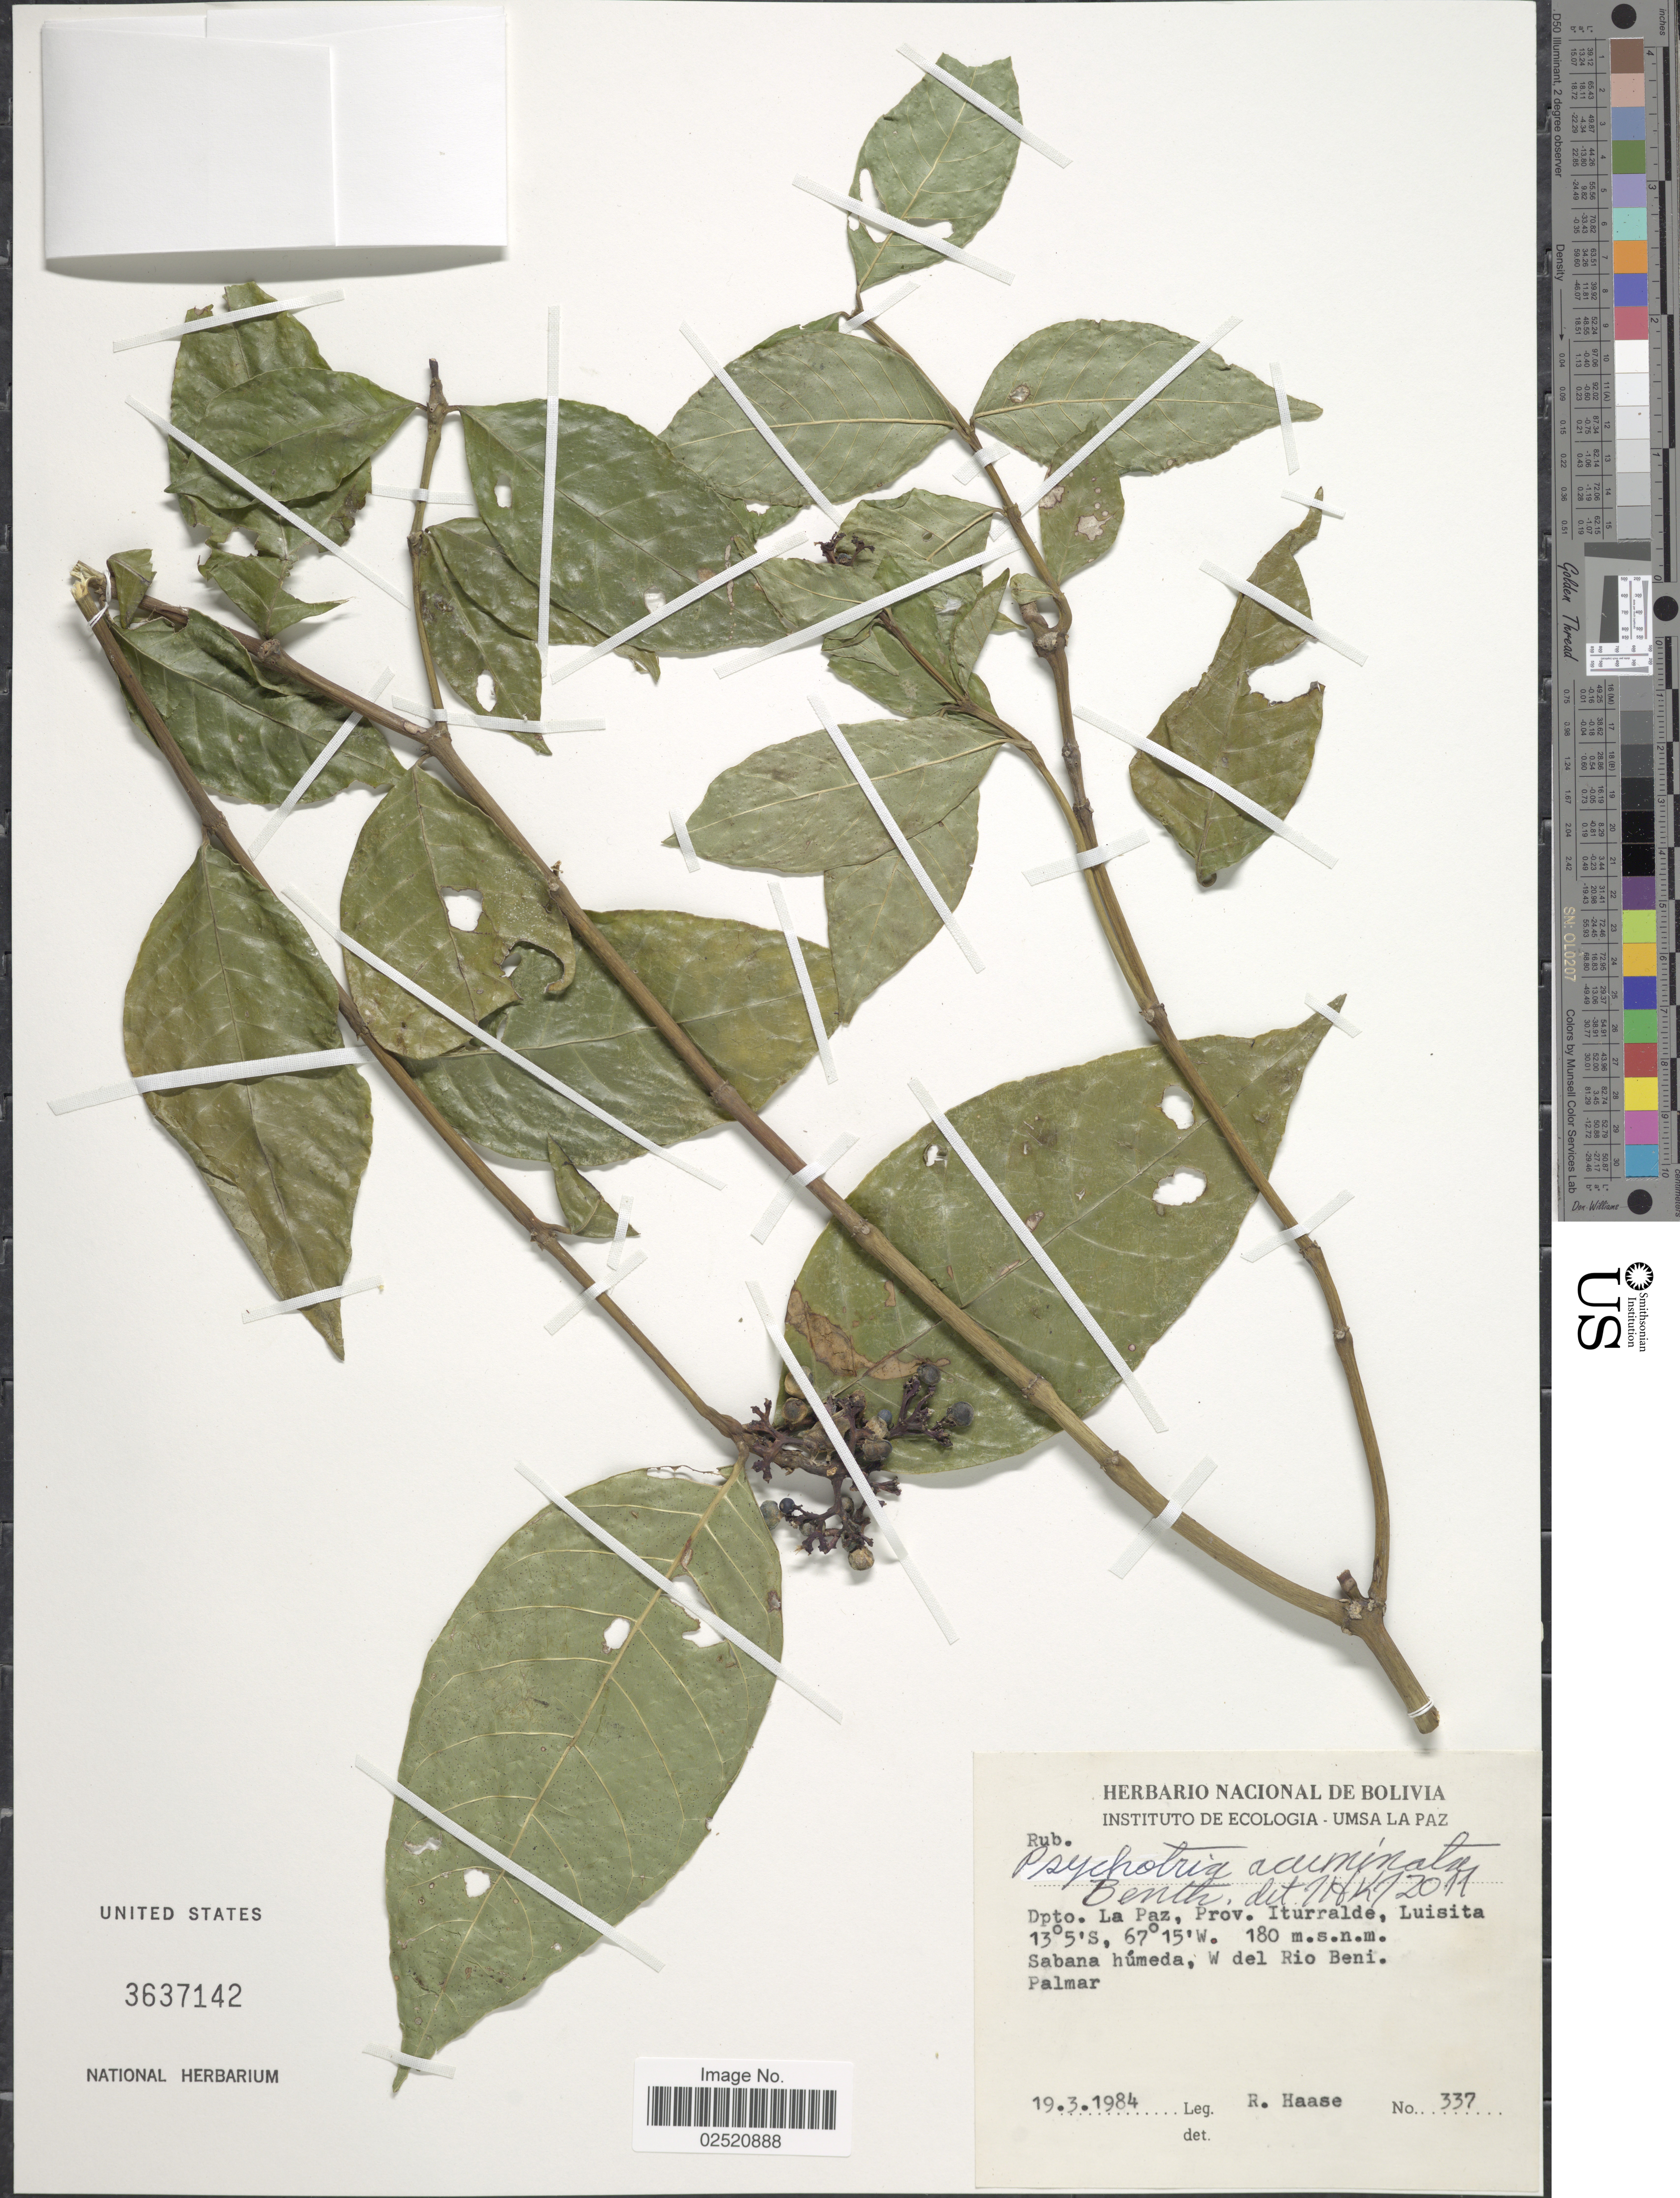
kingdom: Plantae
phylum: Tracheophyta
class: Magnoliopsida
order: Gentianales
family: Rubiaceae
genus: Psychotria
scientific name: Psychotria acuminata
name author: Benth.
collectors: R. Haase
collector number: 337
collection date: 1984-03-19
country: Bolivia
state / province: La Paz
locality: Prov. Iturralde, Luisita, Sabana humeda, W del Rio Beni, Palmar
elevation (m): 180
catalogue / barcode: US 3637142